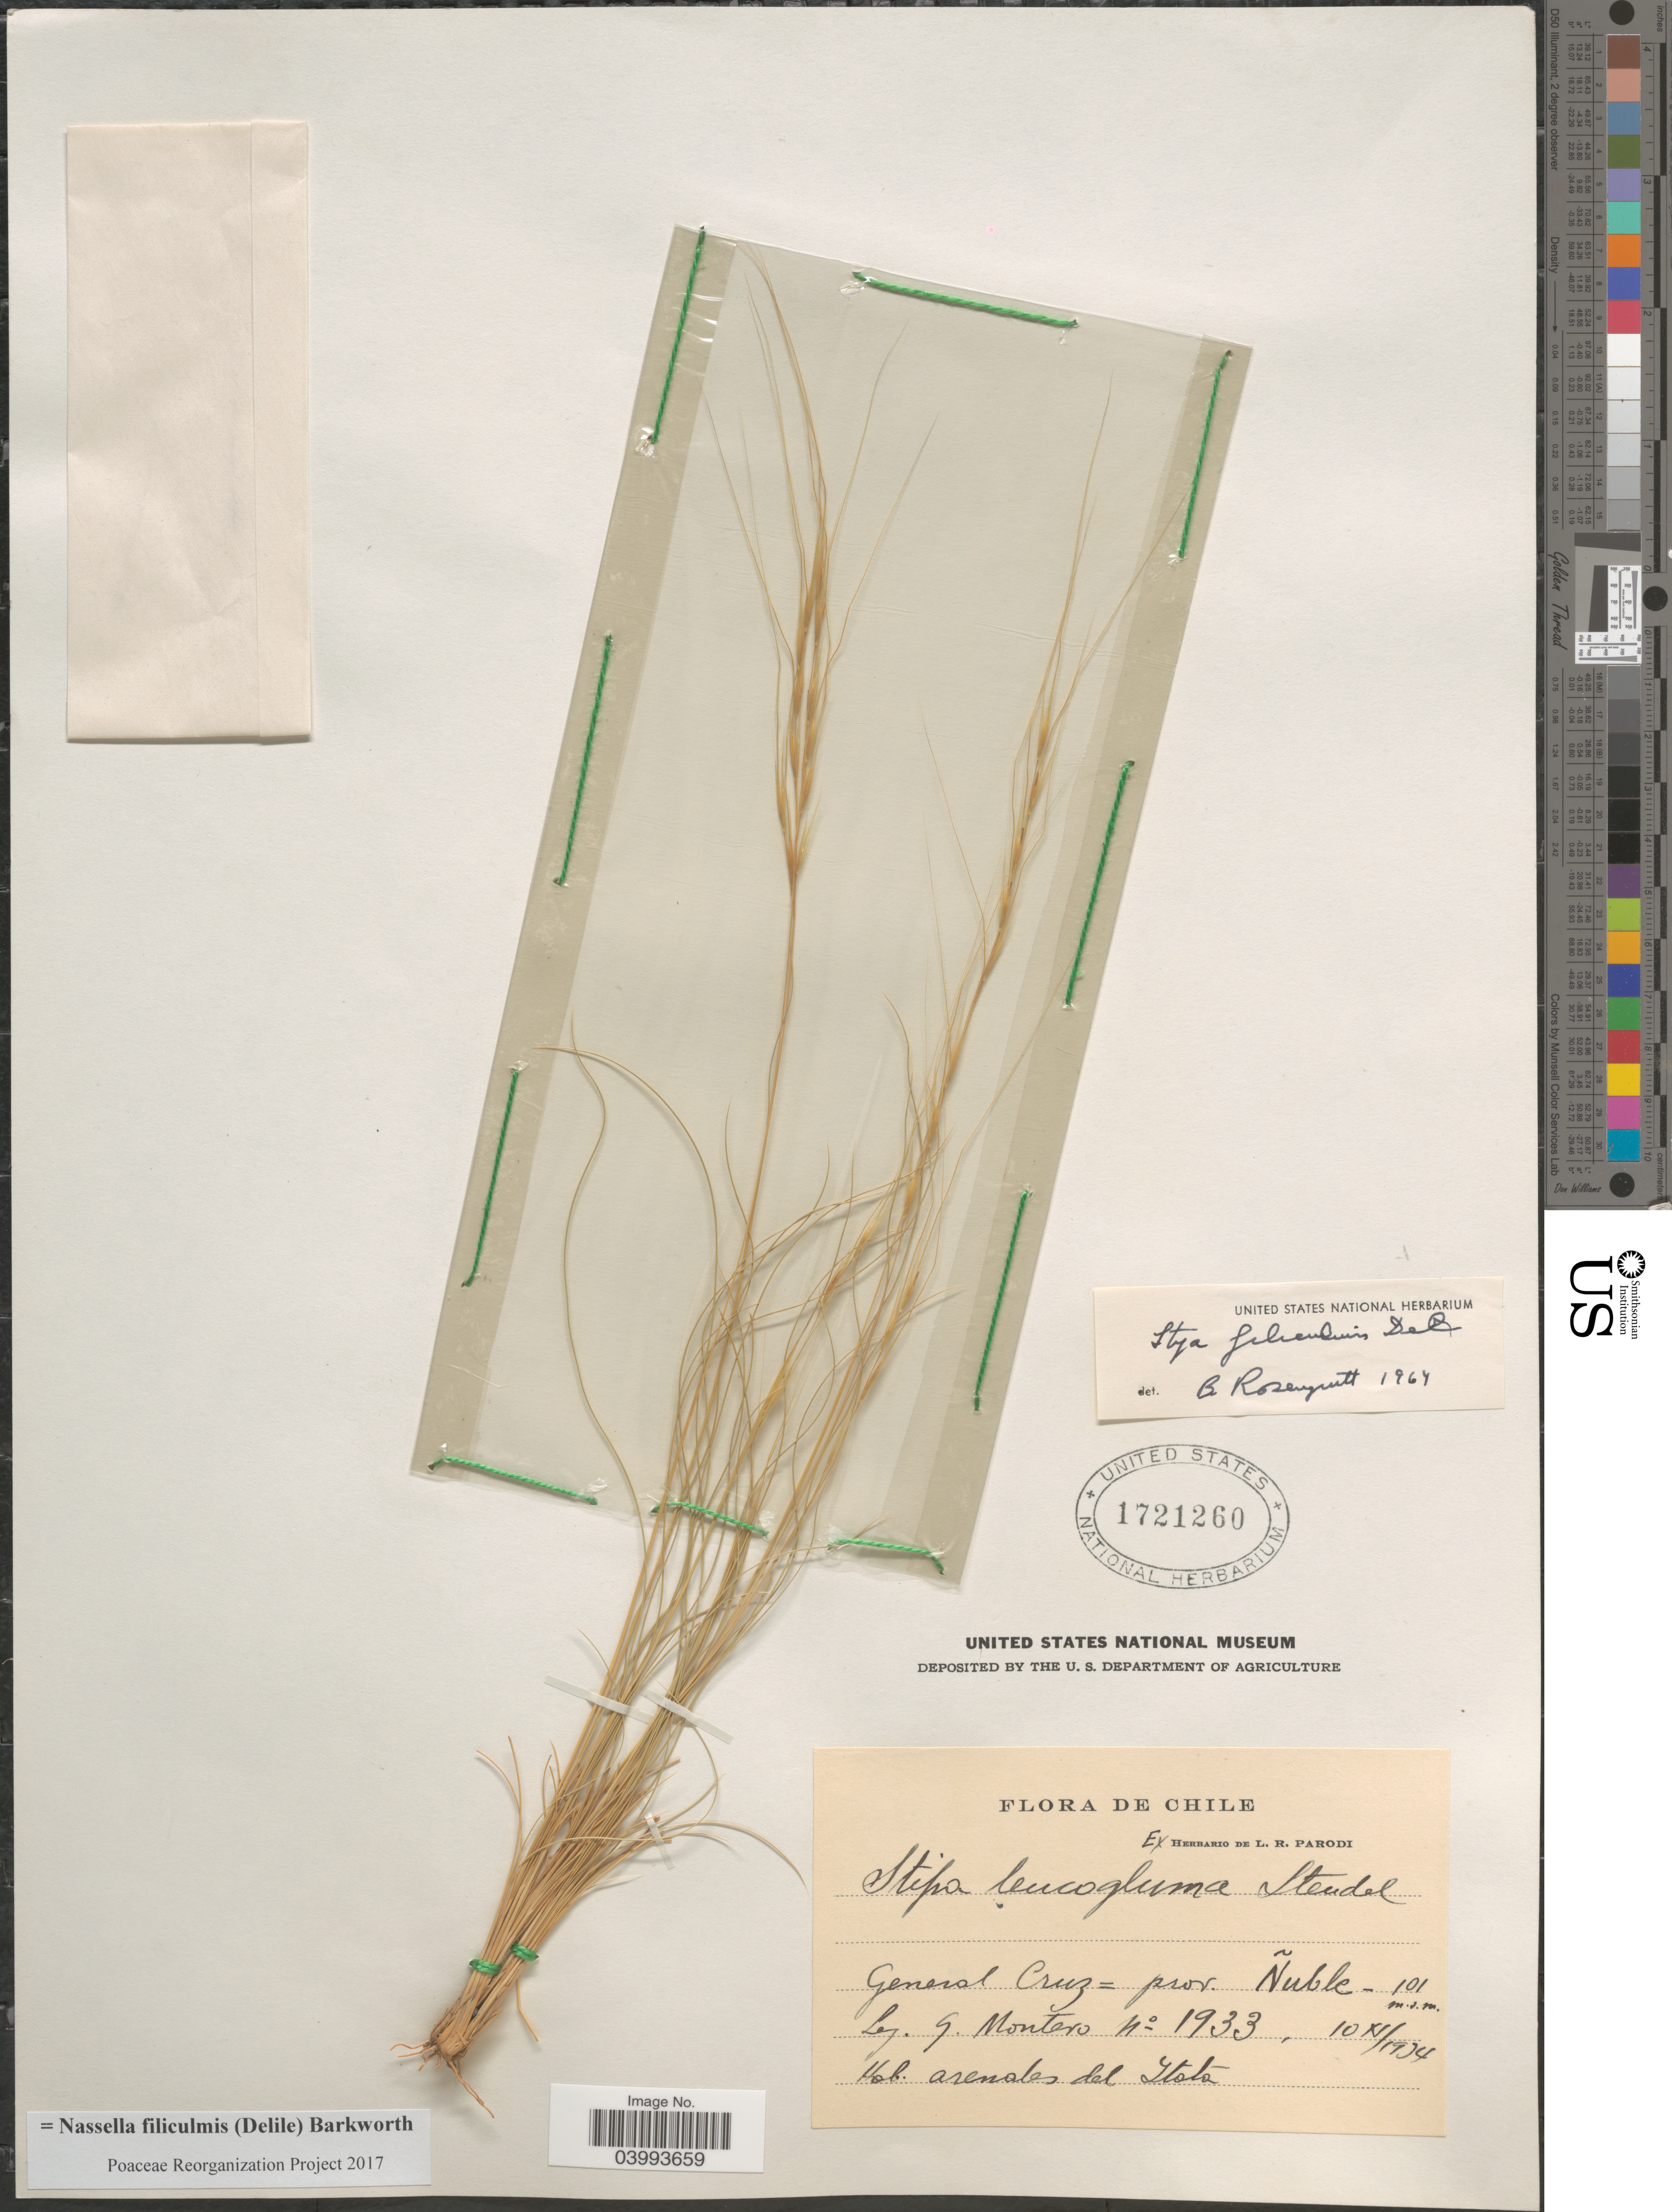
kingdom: Plantae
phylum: Tracheophyta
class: Liliopsida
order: Poales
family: Poaceae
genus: Nassella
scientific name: Nassella filiculmis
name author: (Delile) Barkworth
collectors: G. Montero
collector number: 1933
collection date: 1934-11-10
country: Chile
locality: General Cruz = prov. Ñuble.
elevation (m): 101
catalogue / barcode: US 1721260